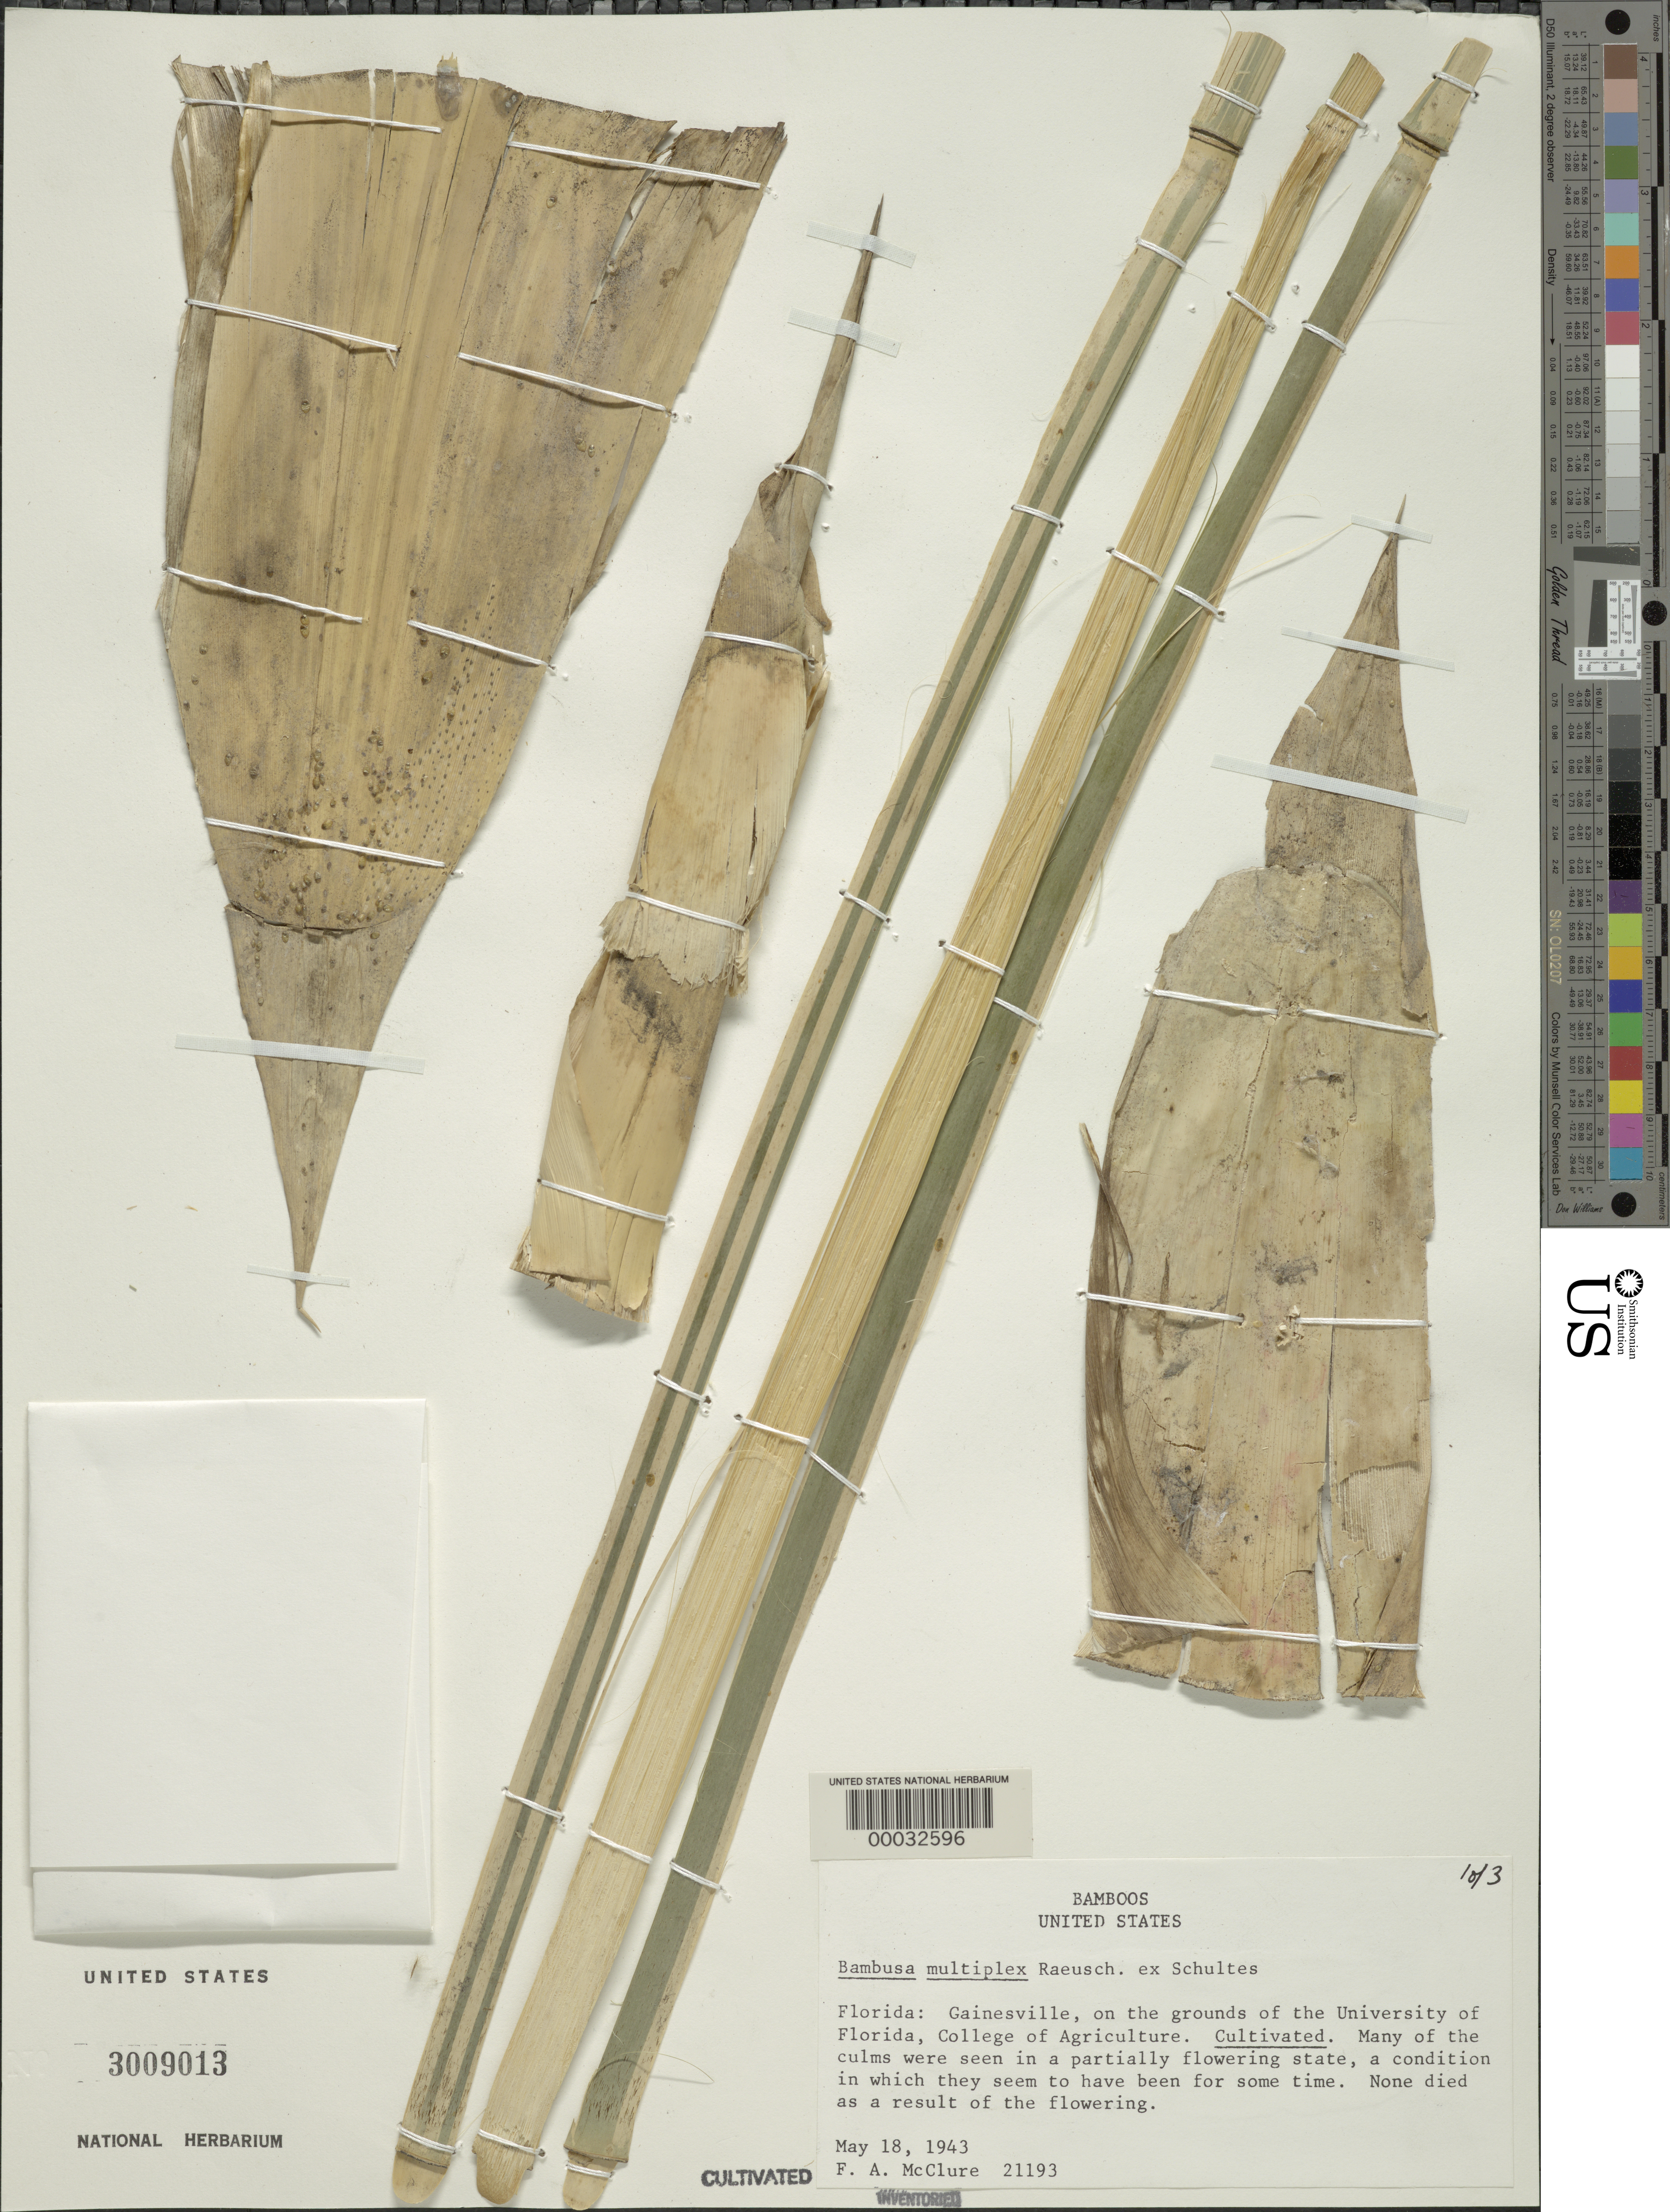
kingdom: Plantae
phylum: Tracheophyta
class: Liliopsida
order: Poales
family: Poaceae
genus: Bambusa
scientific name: Bambusa multiplex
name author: (Lour.) Raeusch. ex Schult. & Schult. f.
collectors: F. A. McClure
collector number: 21193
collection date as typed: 18 May 1943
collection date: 1943-05-18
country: United States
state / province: Florida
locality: Univ of florida, gainesville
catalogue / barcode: US 3009013